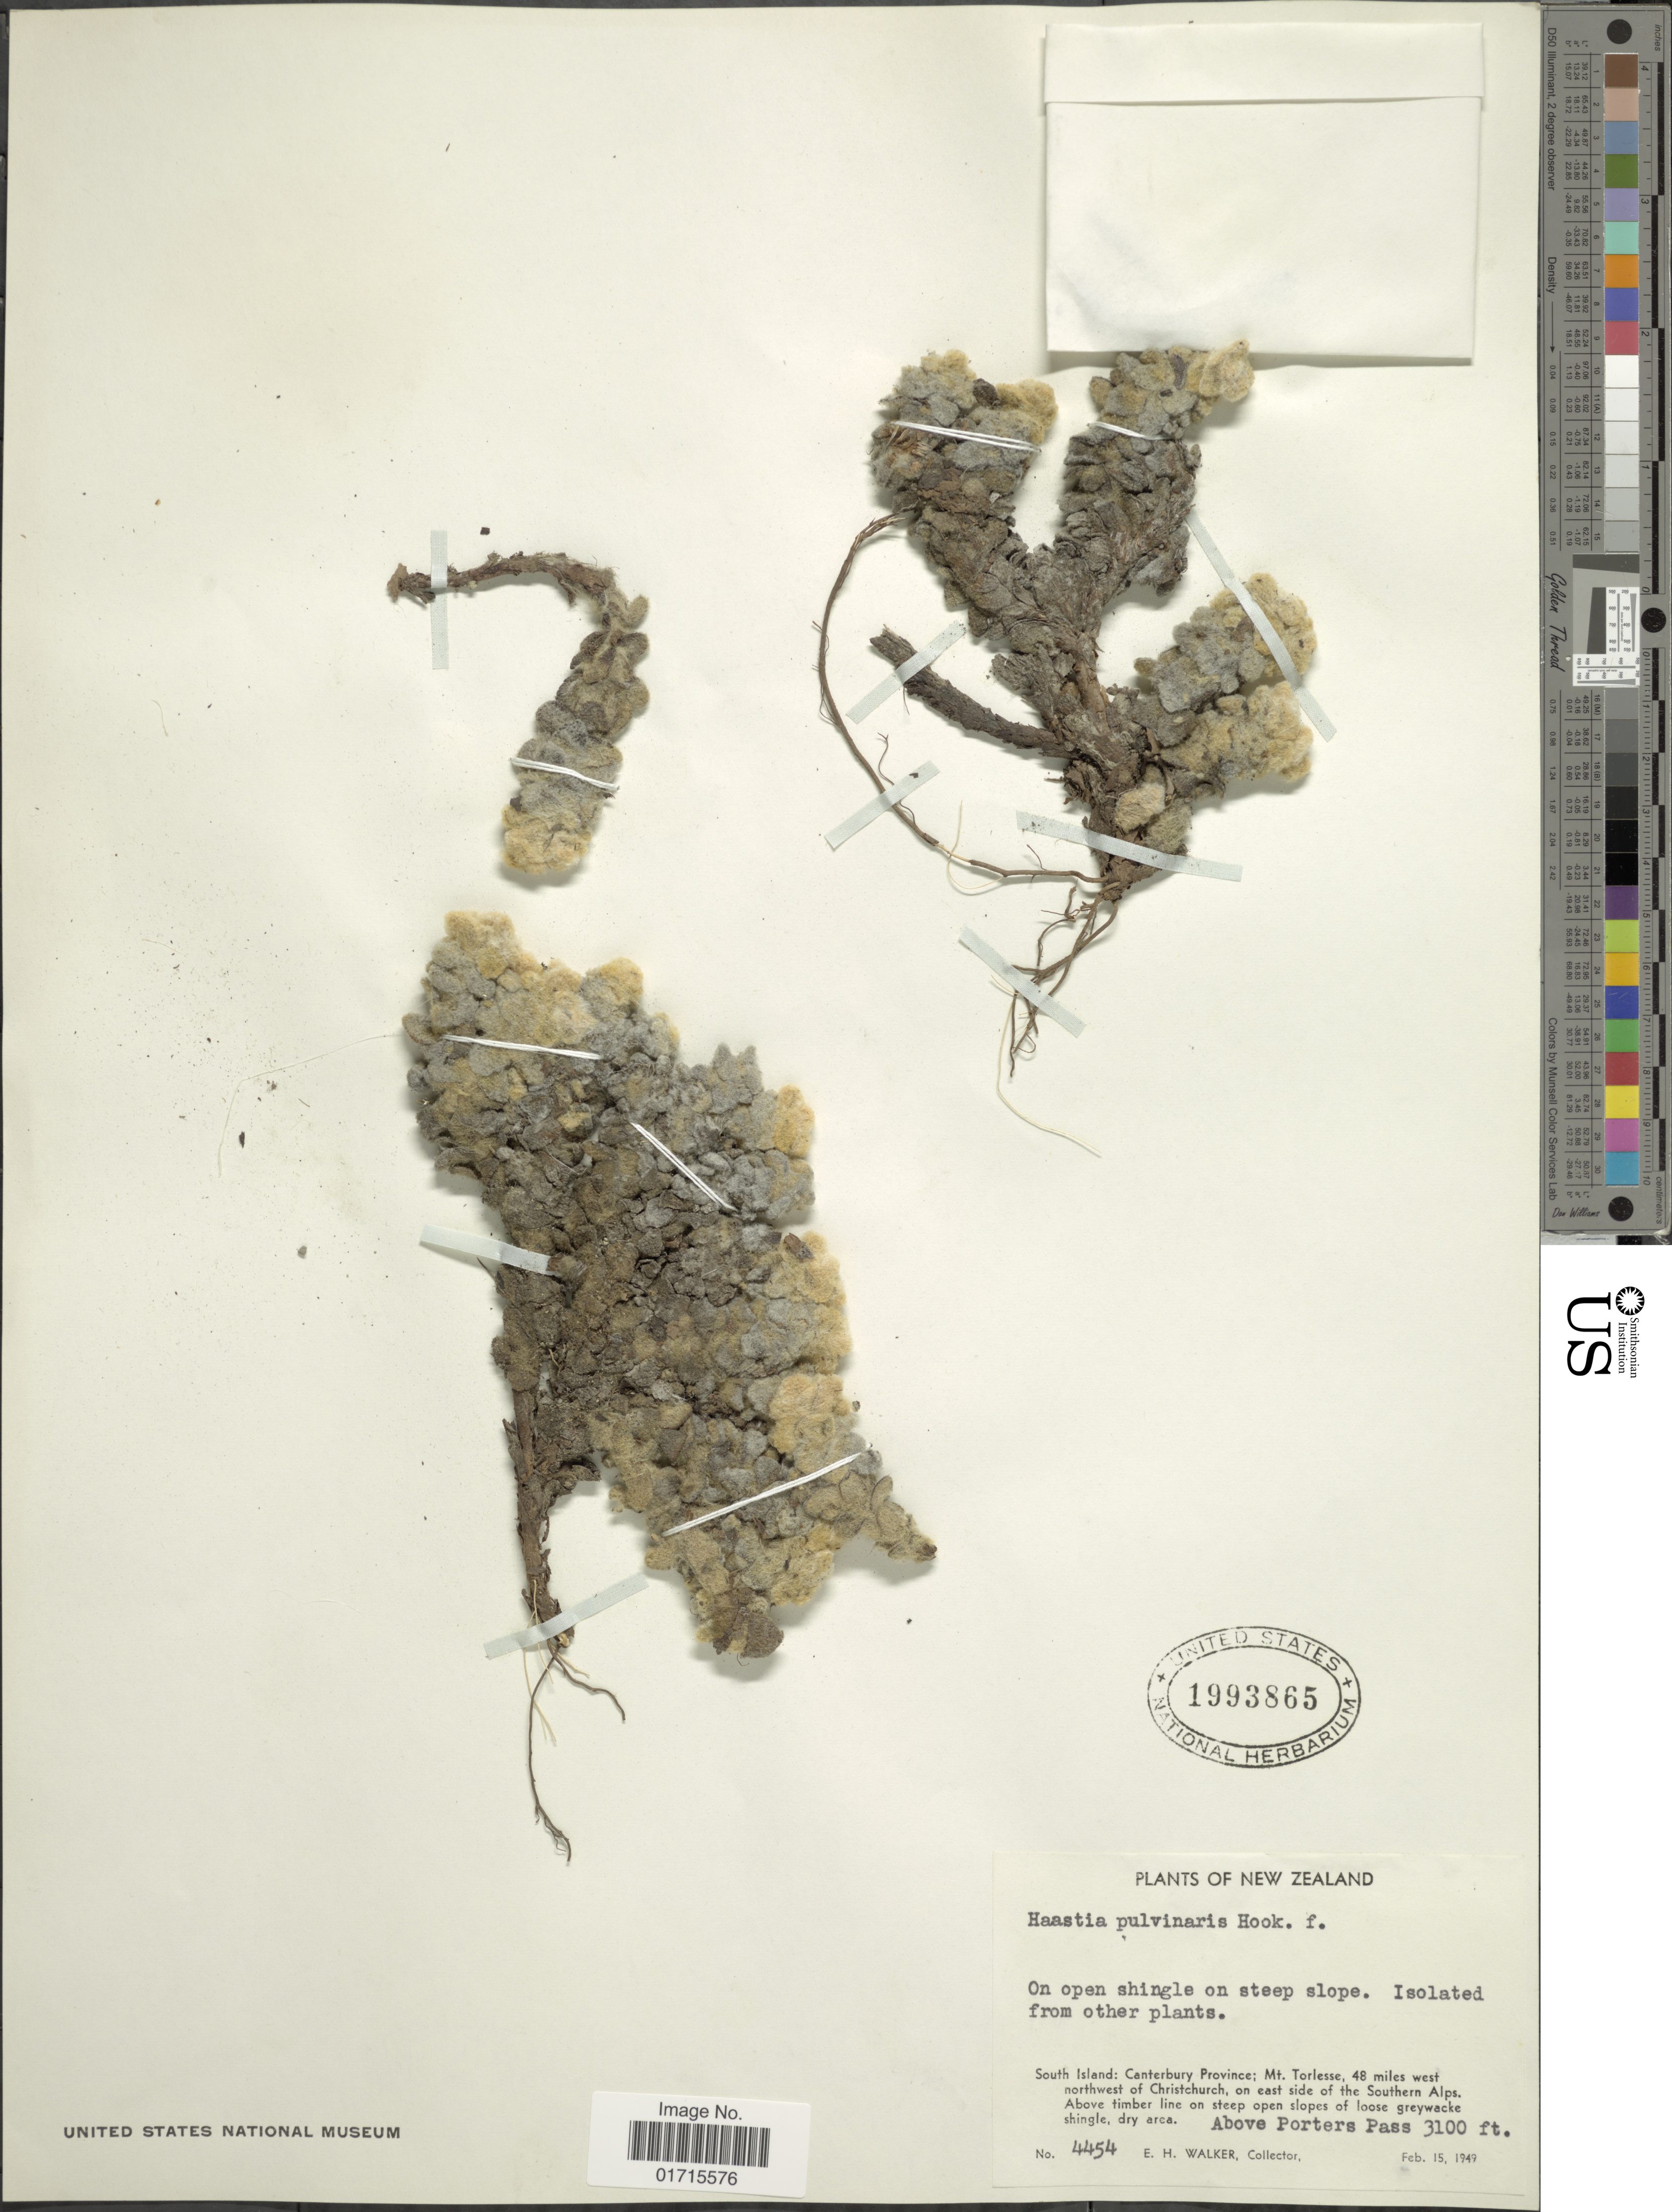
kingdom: Plantae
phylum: Tracheophyta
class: Magnoliopsida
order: Asterales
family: Asteraceae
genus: Haastia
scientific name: Haastia pulvinaris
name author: Hook. f.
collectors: E. H. Walker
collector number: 4454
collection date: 1949-02-15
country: New Zealand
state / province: Canterbury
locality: South Island: Canterbury Province; Mt. Torlesse, 48 miles west northwest of Christchurch, on east side of the Southern Alps. Above Porters Pass.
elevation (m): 945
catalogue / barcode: US 1993865